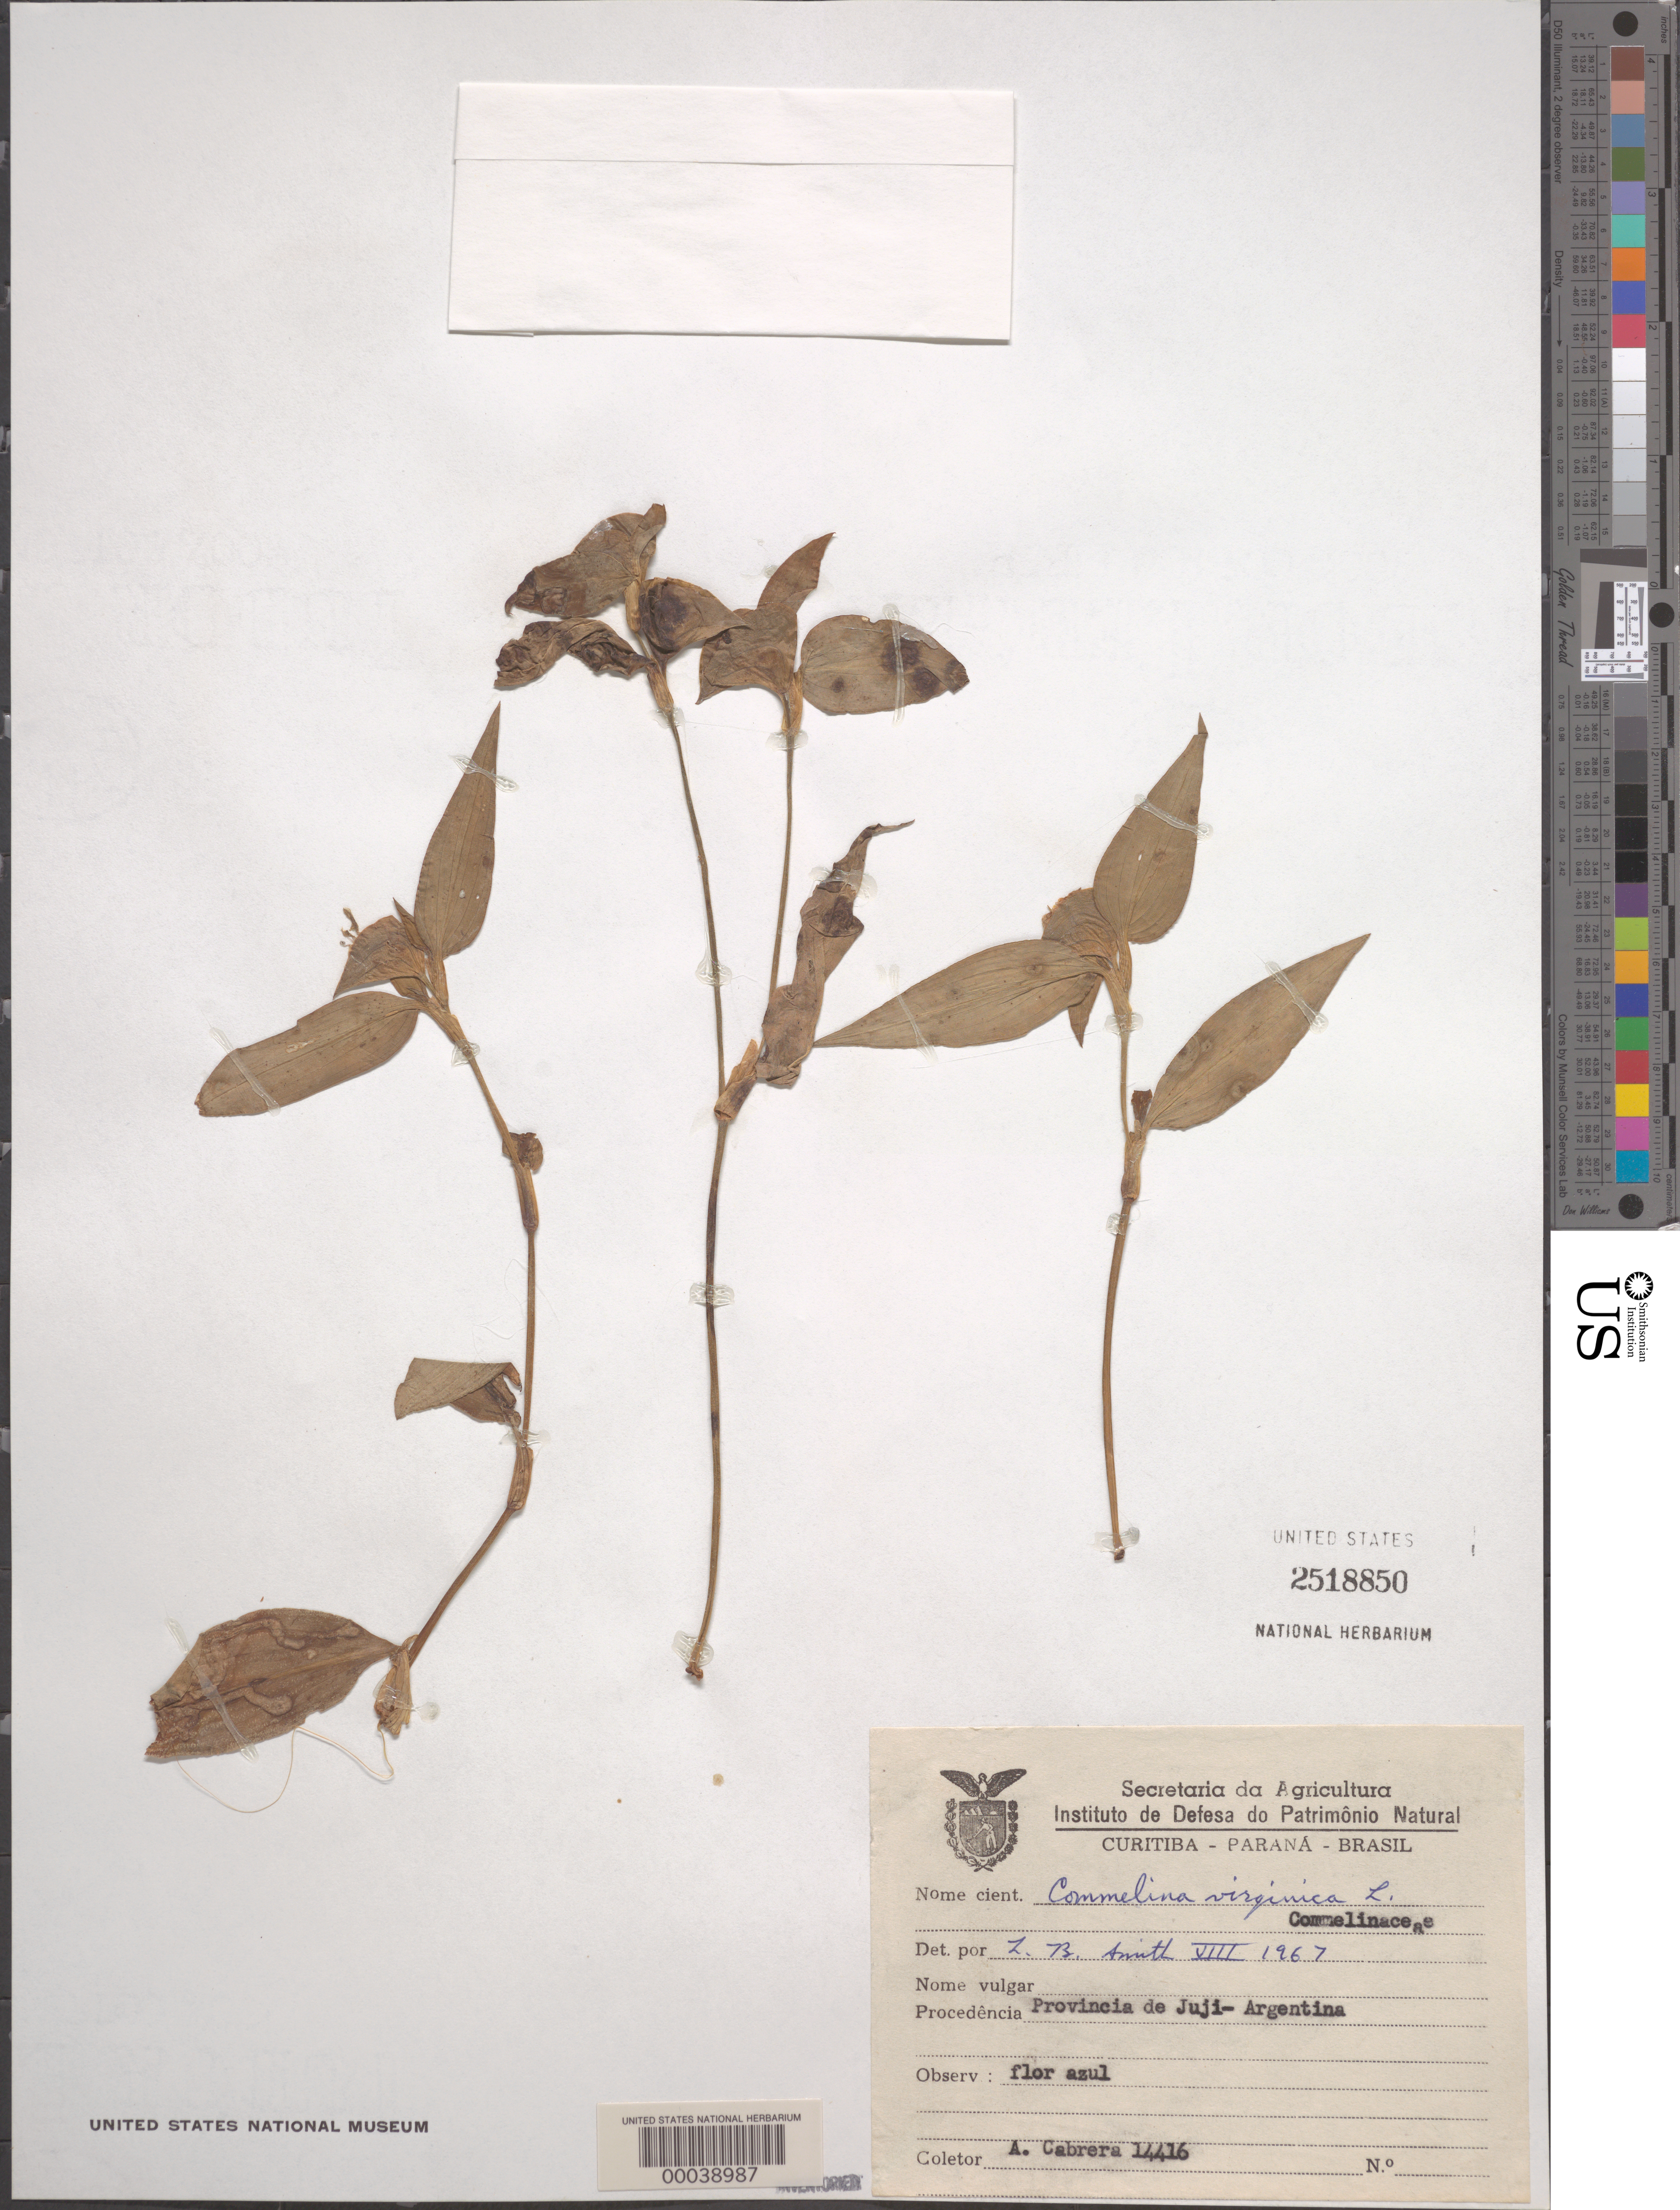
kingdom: Plantae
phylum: Tracheophyta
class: Liliopsida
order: Commelinales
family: Commelinaceae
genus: Commelina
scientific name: Commelina erecta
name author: L.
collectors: A. L. Cabrera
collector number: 14416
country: Argentina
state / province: Jujuy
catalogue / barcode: US 2518850